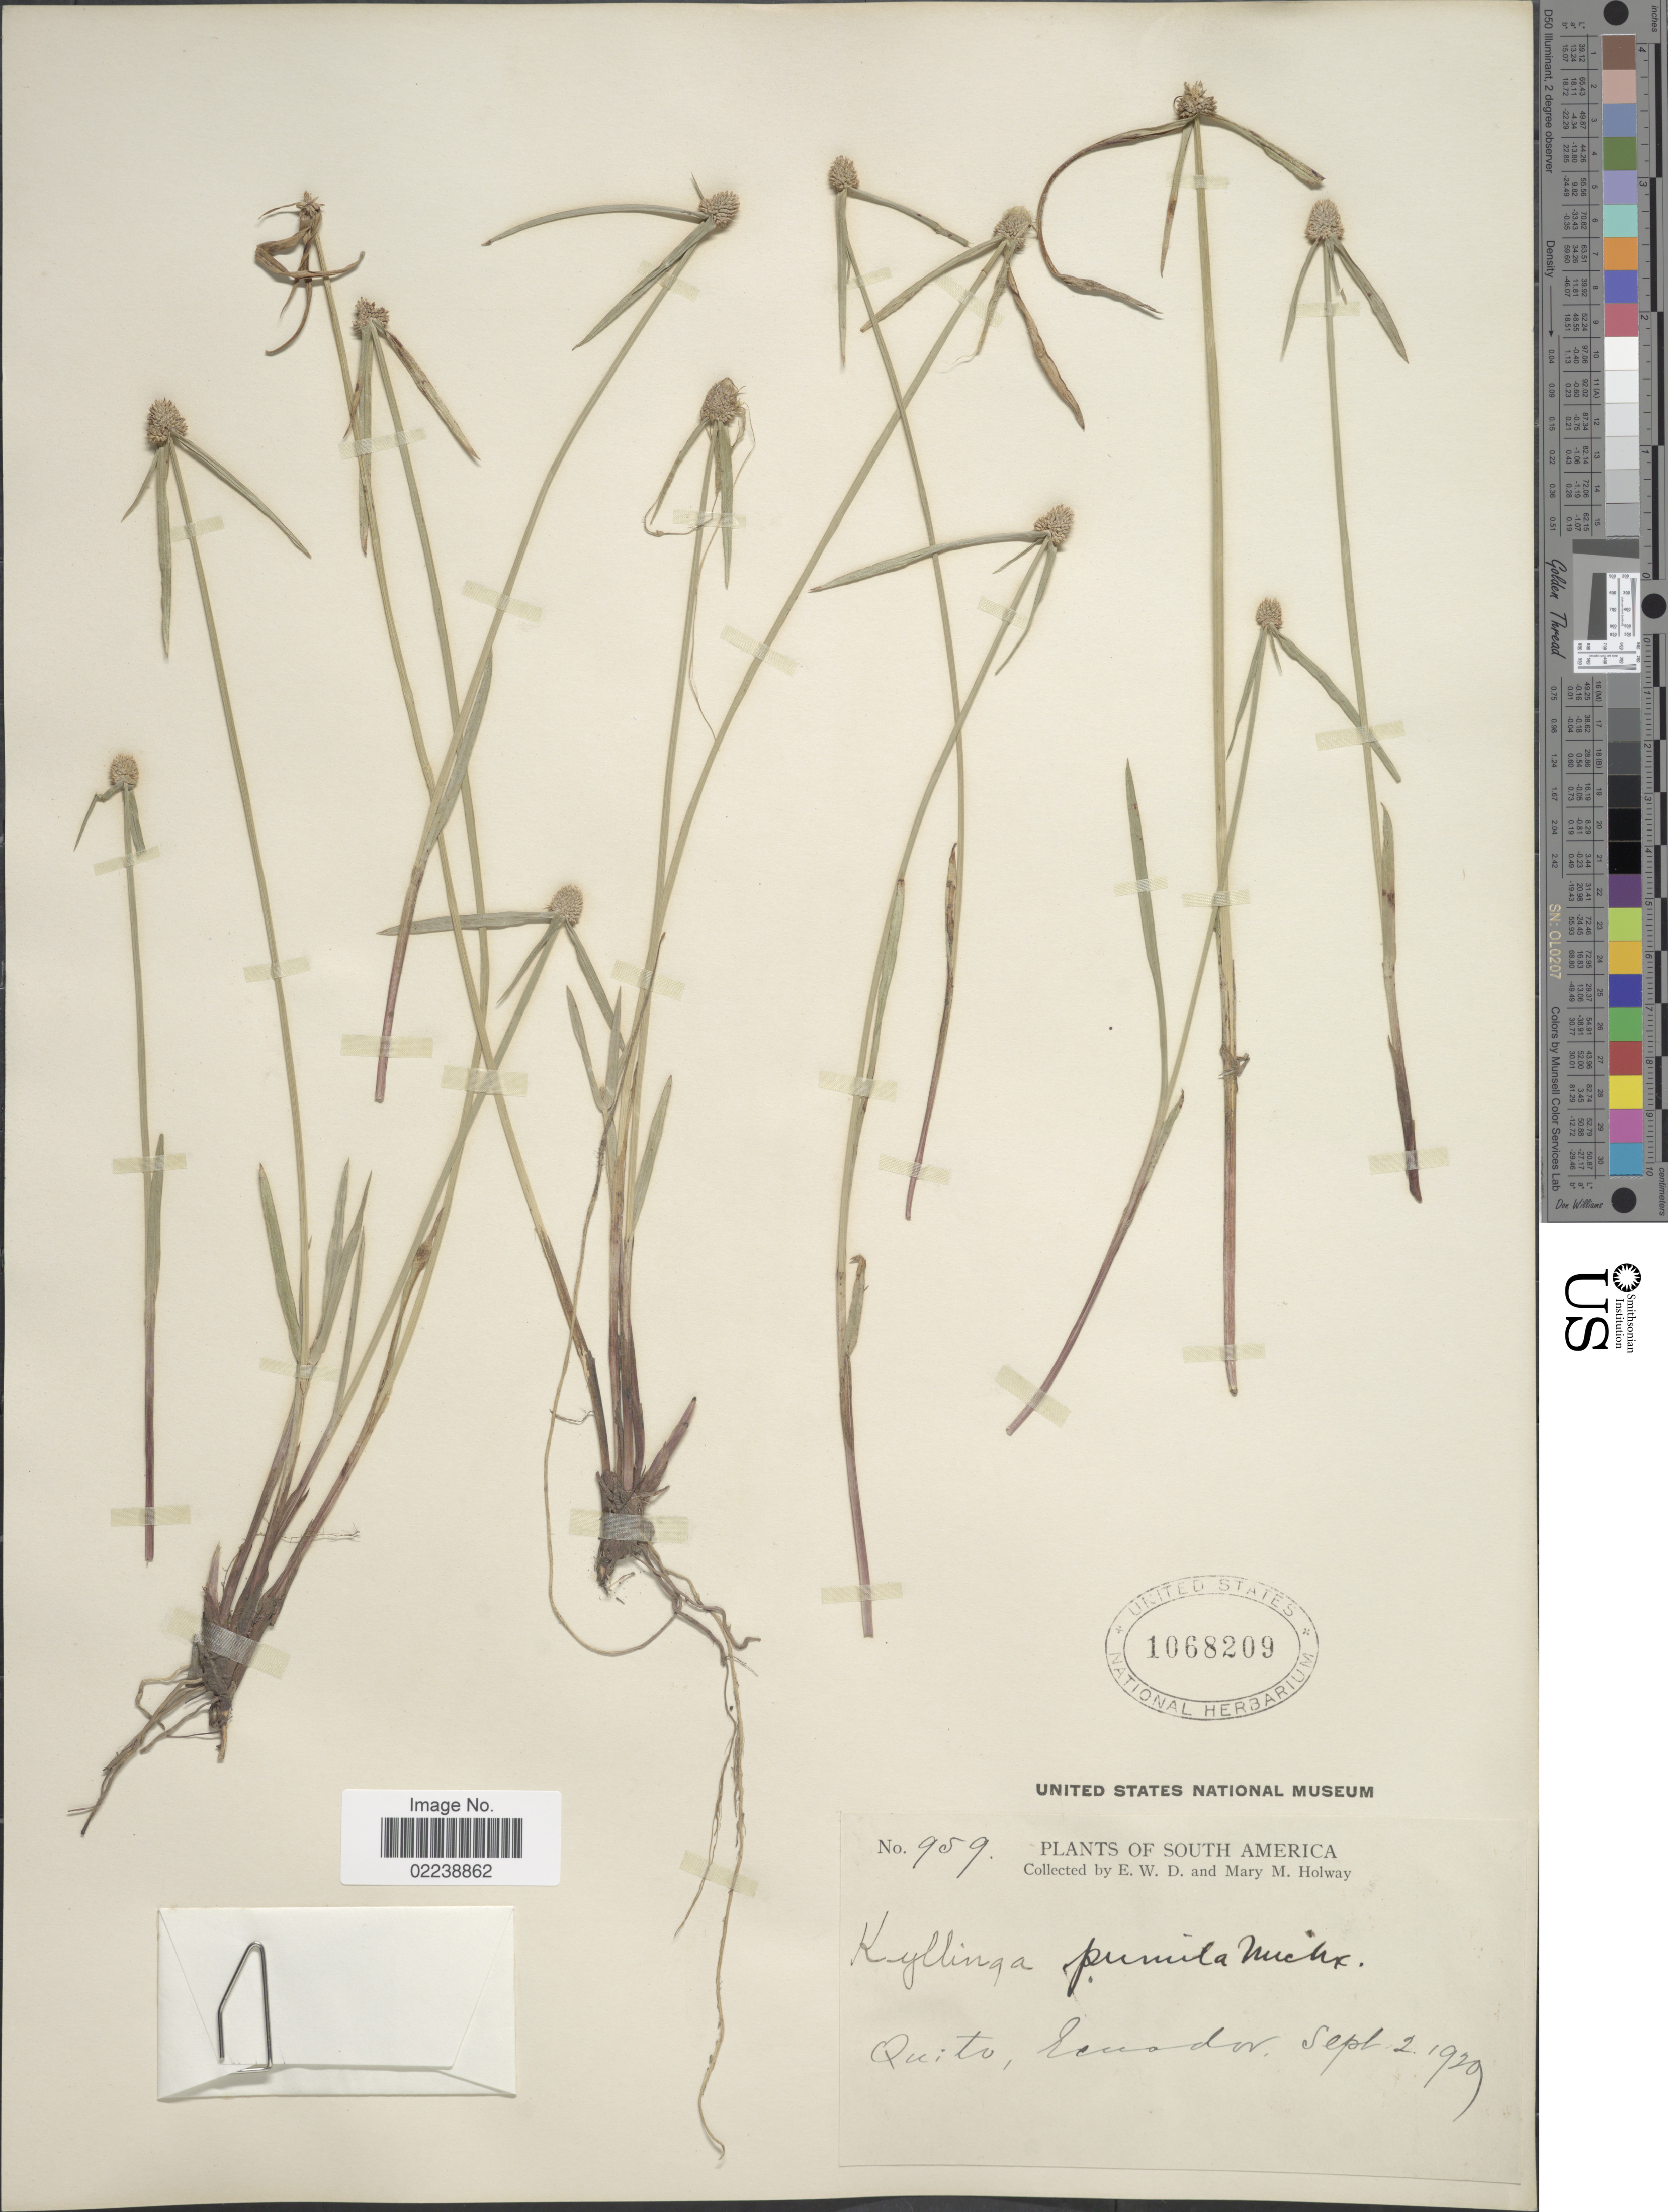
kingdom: Plantae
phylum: Tracheophyta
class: Liliopsida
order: Poales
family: Cyperaceae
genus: Cyperus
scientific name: Cyperus hortensis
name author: (Salzm. ex Steud.) Dorr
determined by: Strong, Mark T., (BOT), Smithsonian Institution - National Museum of Natural History (UNITED STATES)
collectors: E. W. D. Holway & M. M. Holway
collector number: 959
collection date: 1929-09-02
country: Ecuador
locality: Quito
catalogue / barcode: US 1068209